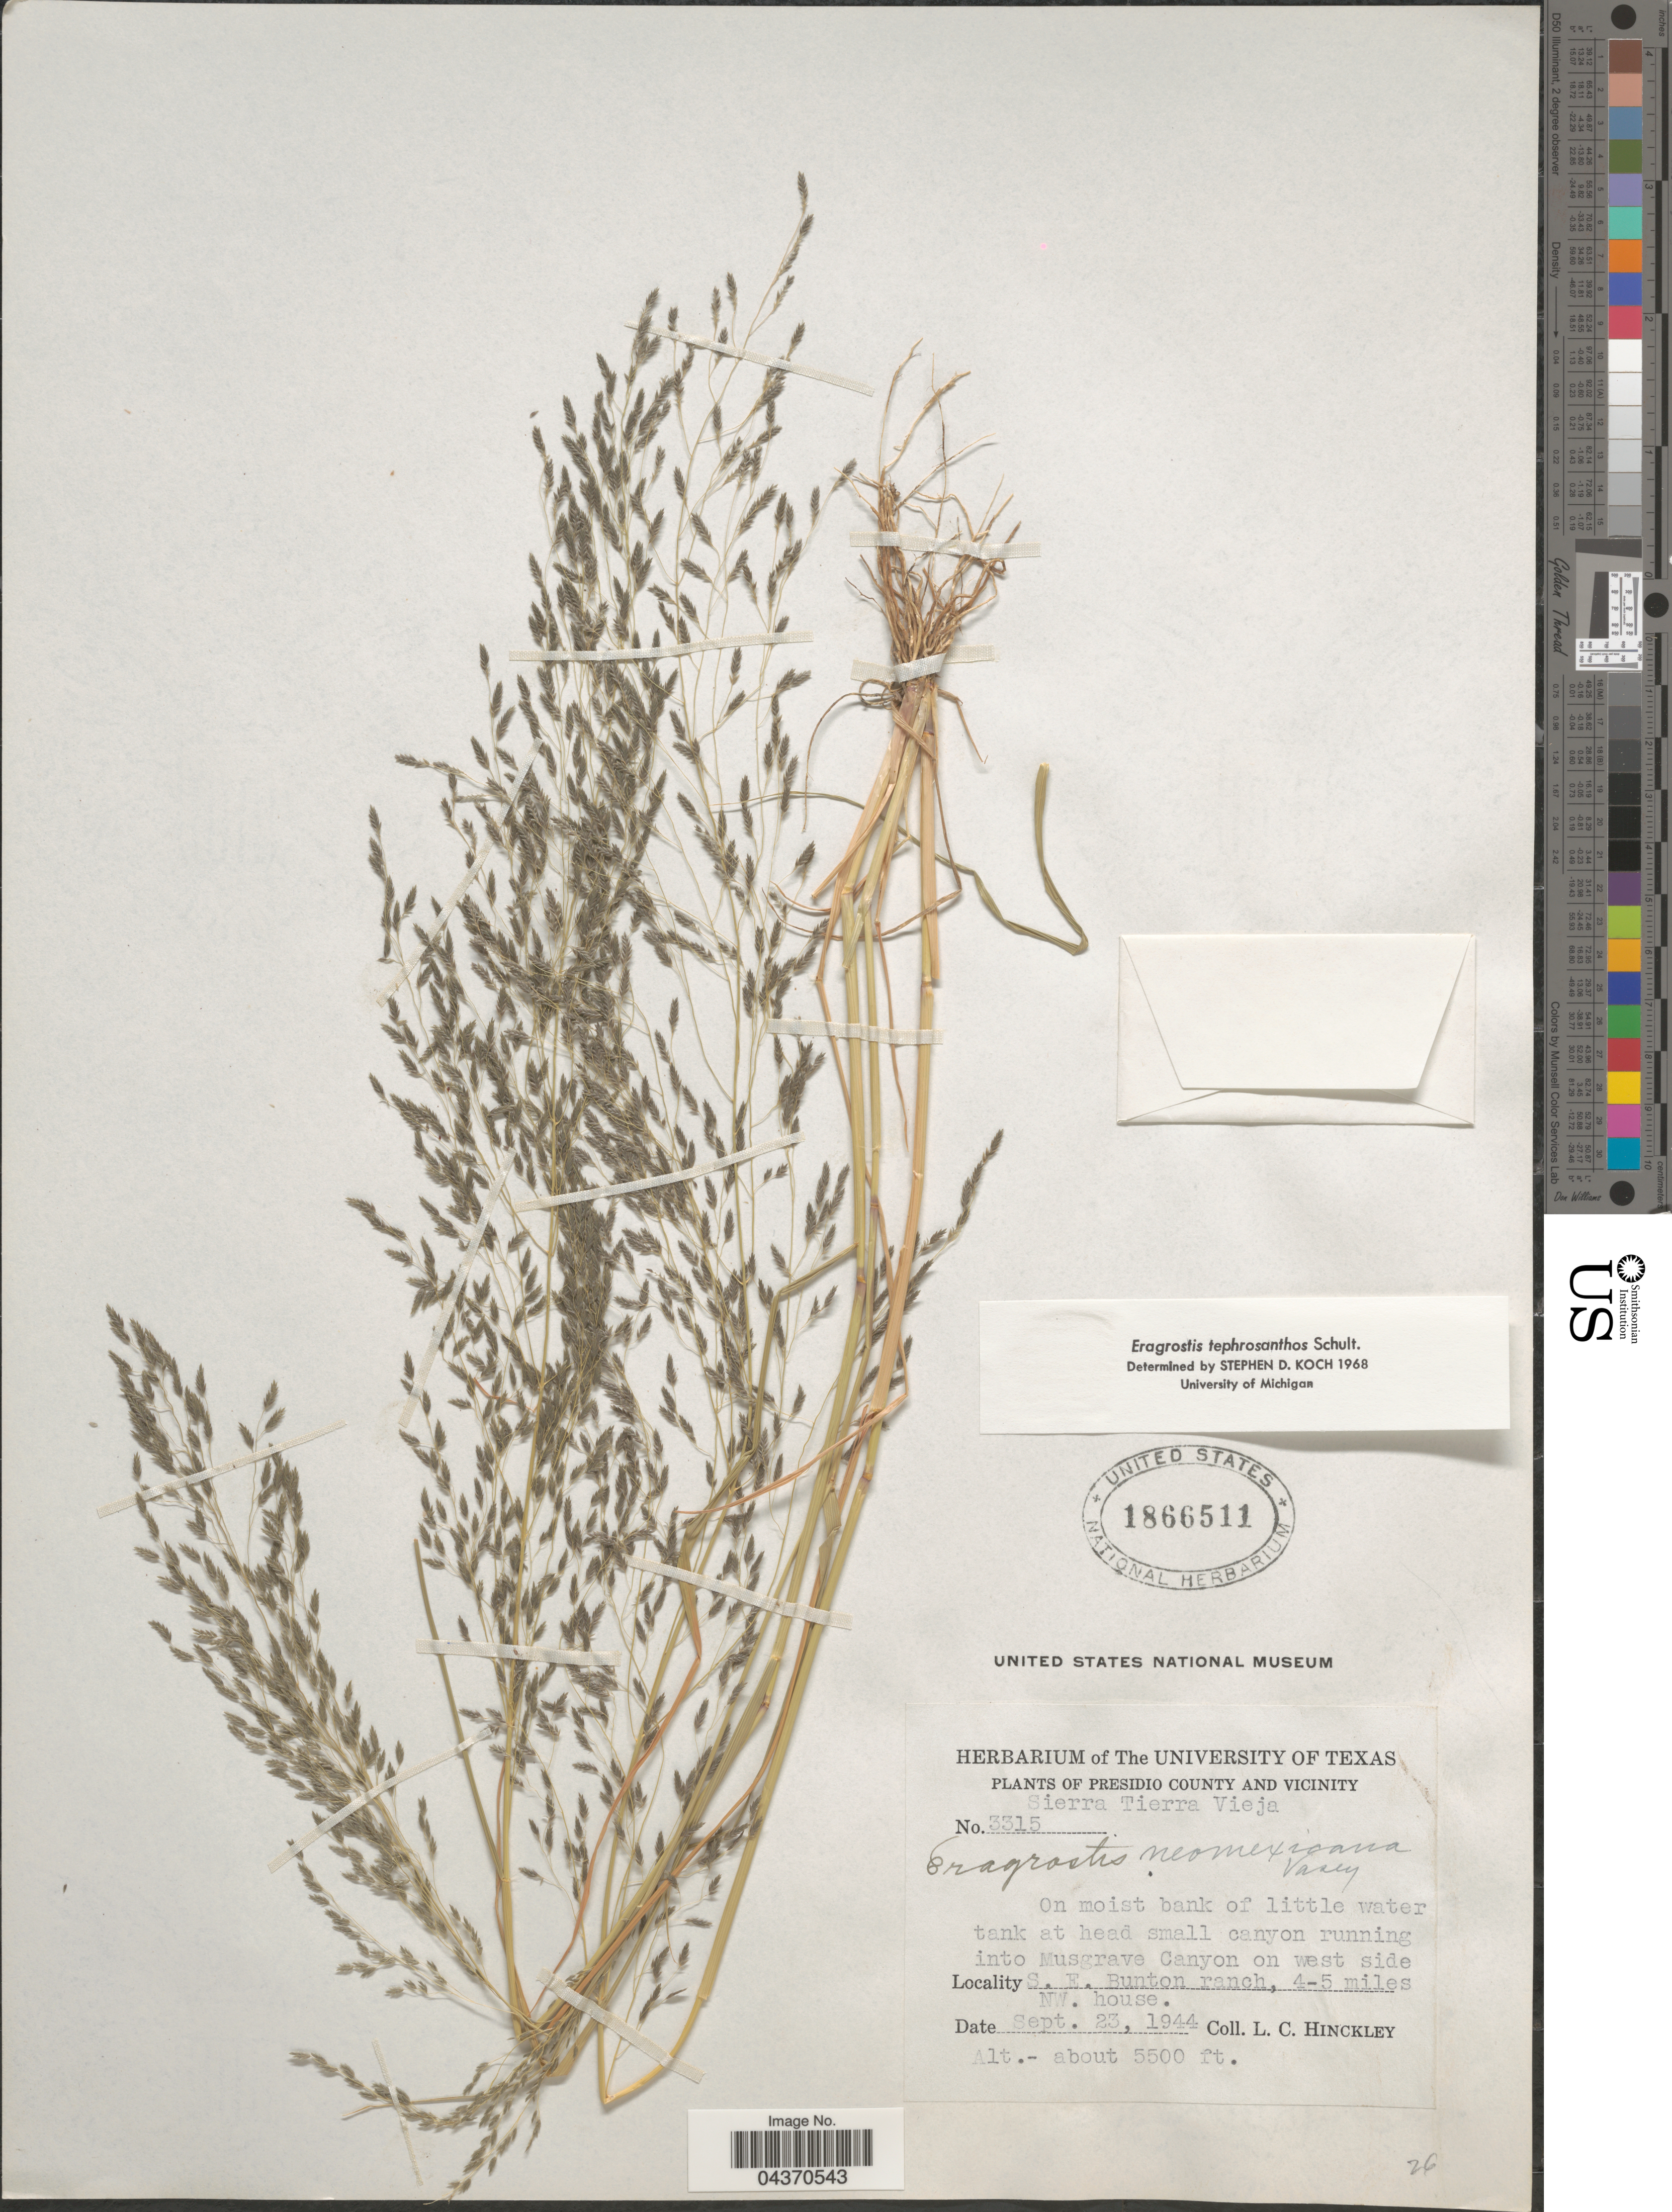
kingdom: Plantae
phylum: Tracheophyta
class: Liliopsida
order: Poales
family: Poaceae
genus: Eragrostis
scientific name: Eragrostis pectinacea var. miserrima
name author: (E. Fourn.) Reeder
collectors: L. Hinckley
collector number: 3315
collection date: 1944-09-23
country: United States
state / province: Texas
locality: Presidio County and Vicinity. Sierra Tierra Vieja. On moist bank of little water tank at head small canyon running into Musgrave Canyon on west side S. E. Bunton ranch, 4-5 miles NW. house.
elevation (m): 1676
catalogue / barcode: US 1866511